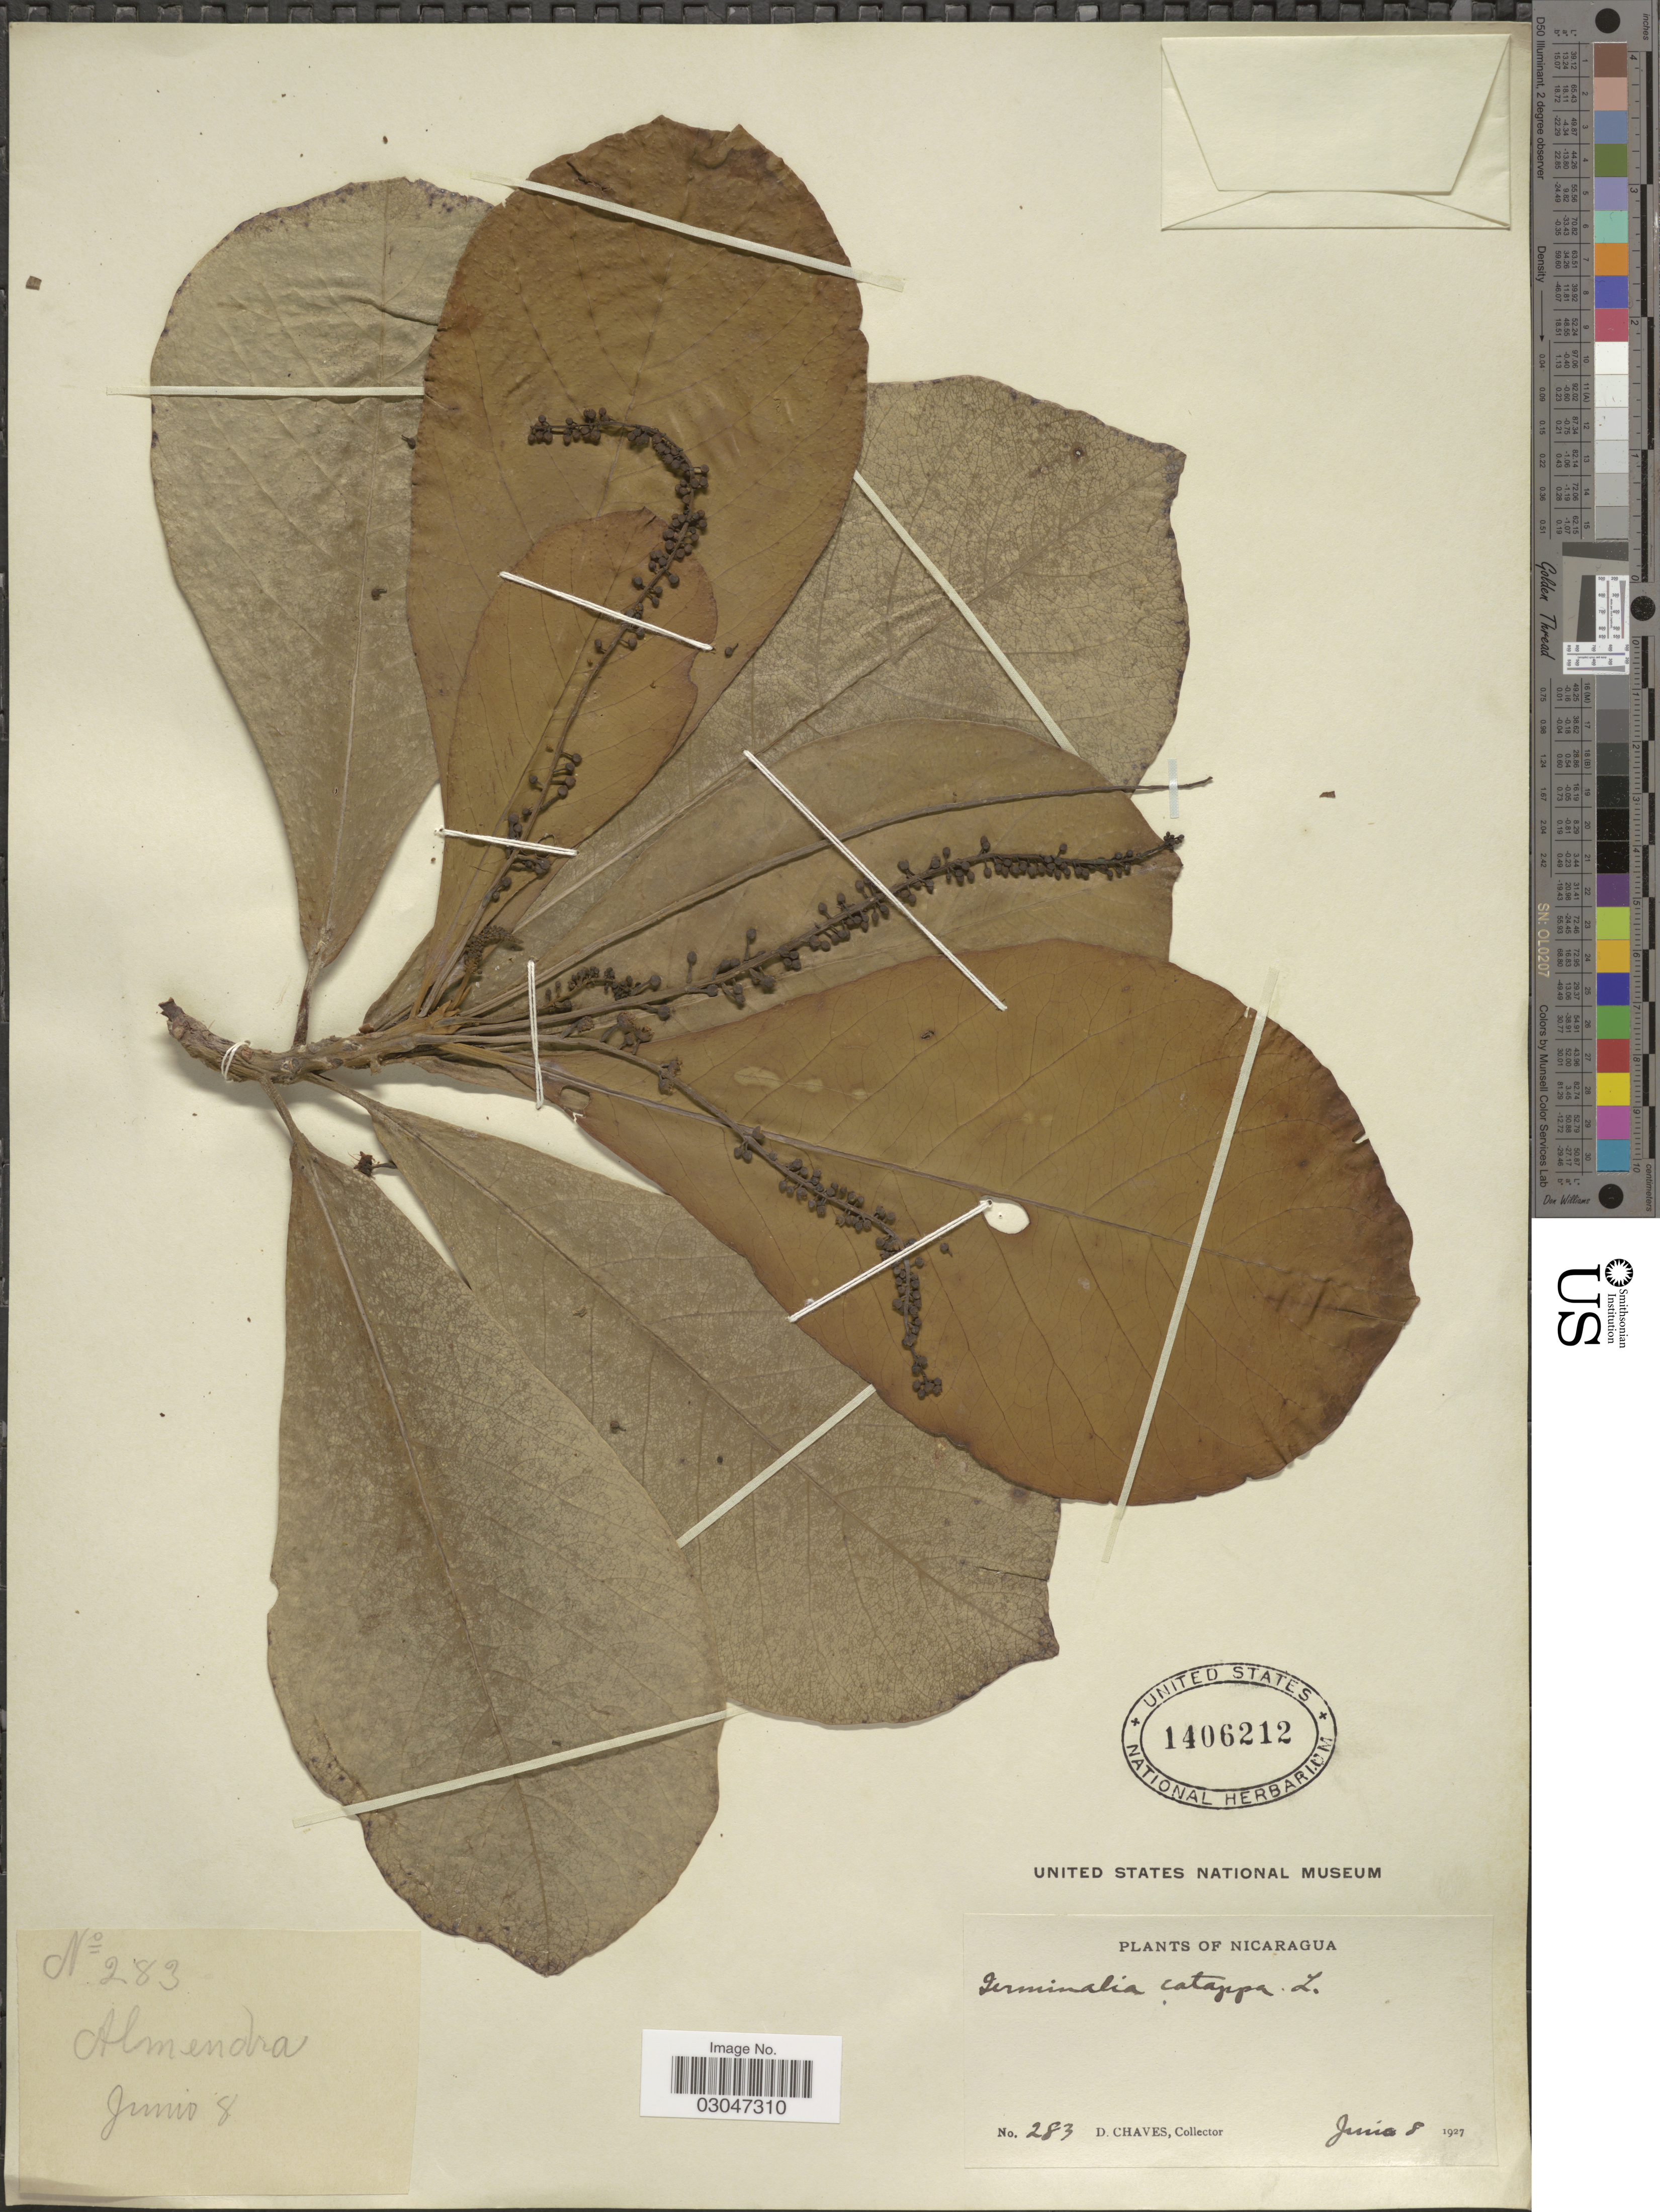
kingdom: Plantae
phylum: Tracheophyta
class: Magnoliopsida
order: Myrtales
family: Combretaceae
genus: Terminalia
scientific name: Terminalia catappa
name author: L.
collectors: D. Chaves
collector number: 283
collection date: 1927-06-08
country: Nicaragua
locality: Almendra.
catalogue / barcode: US 1406212